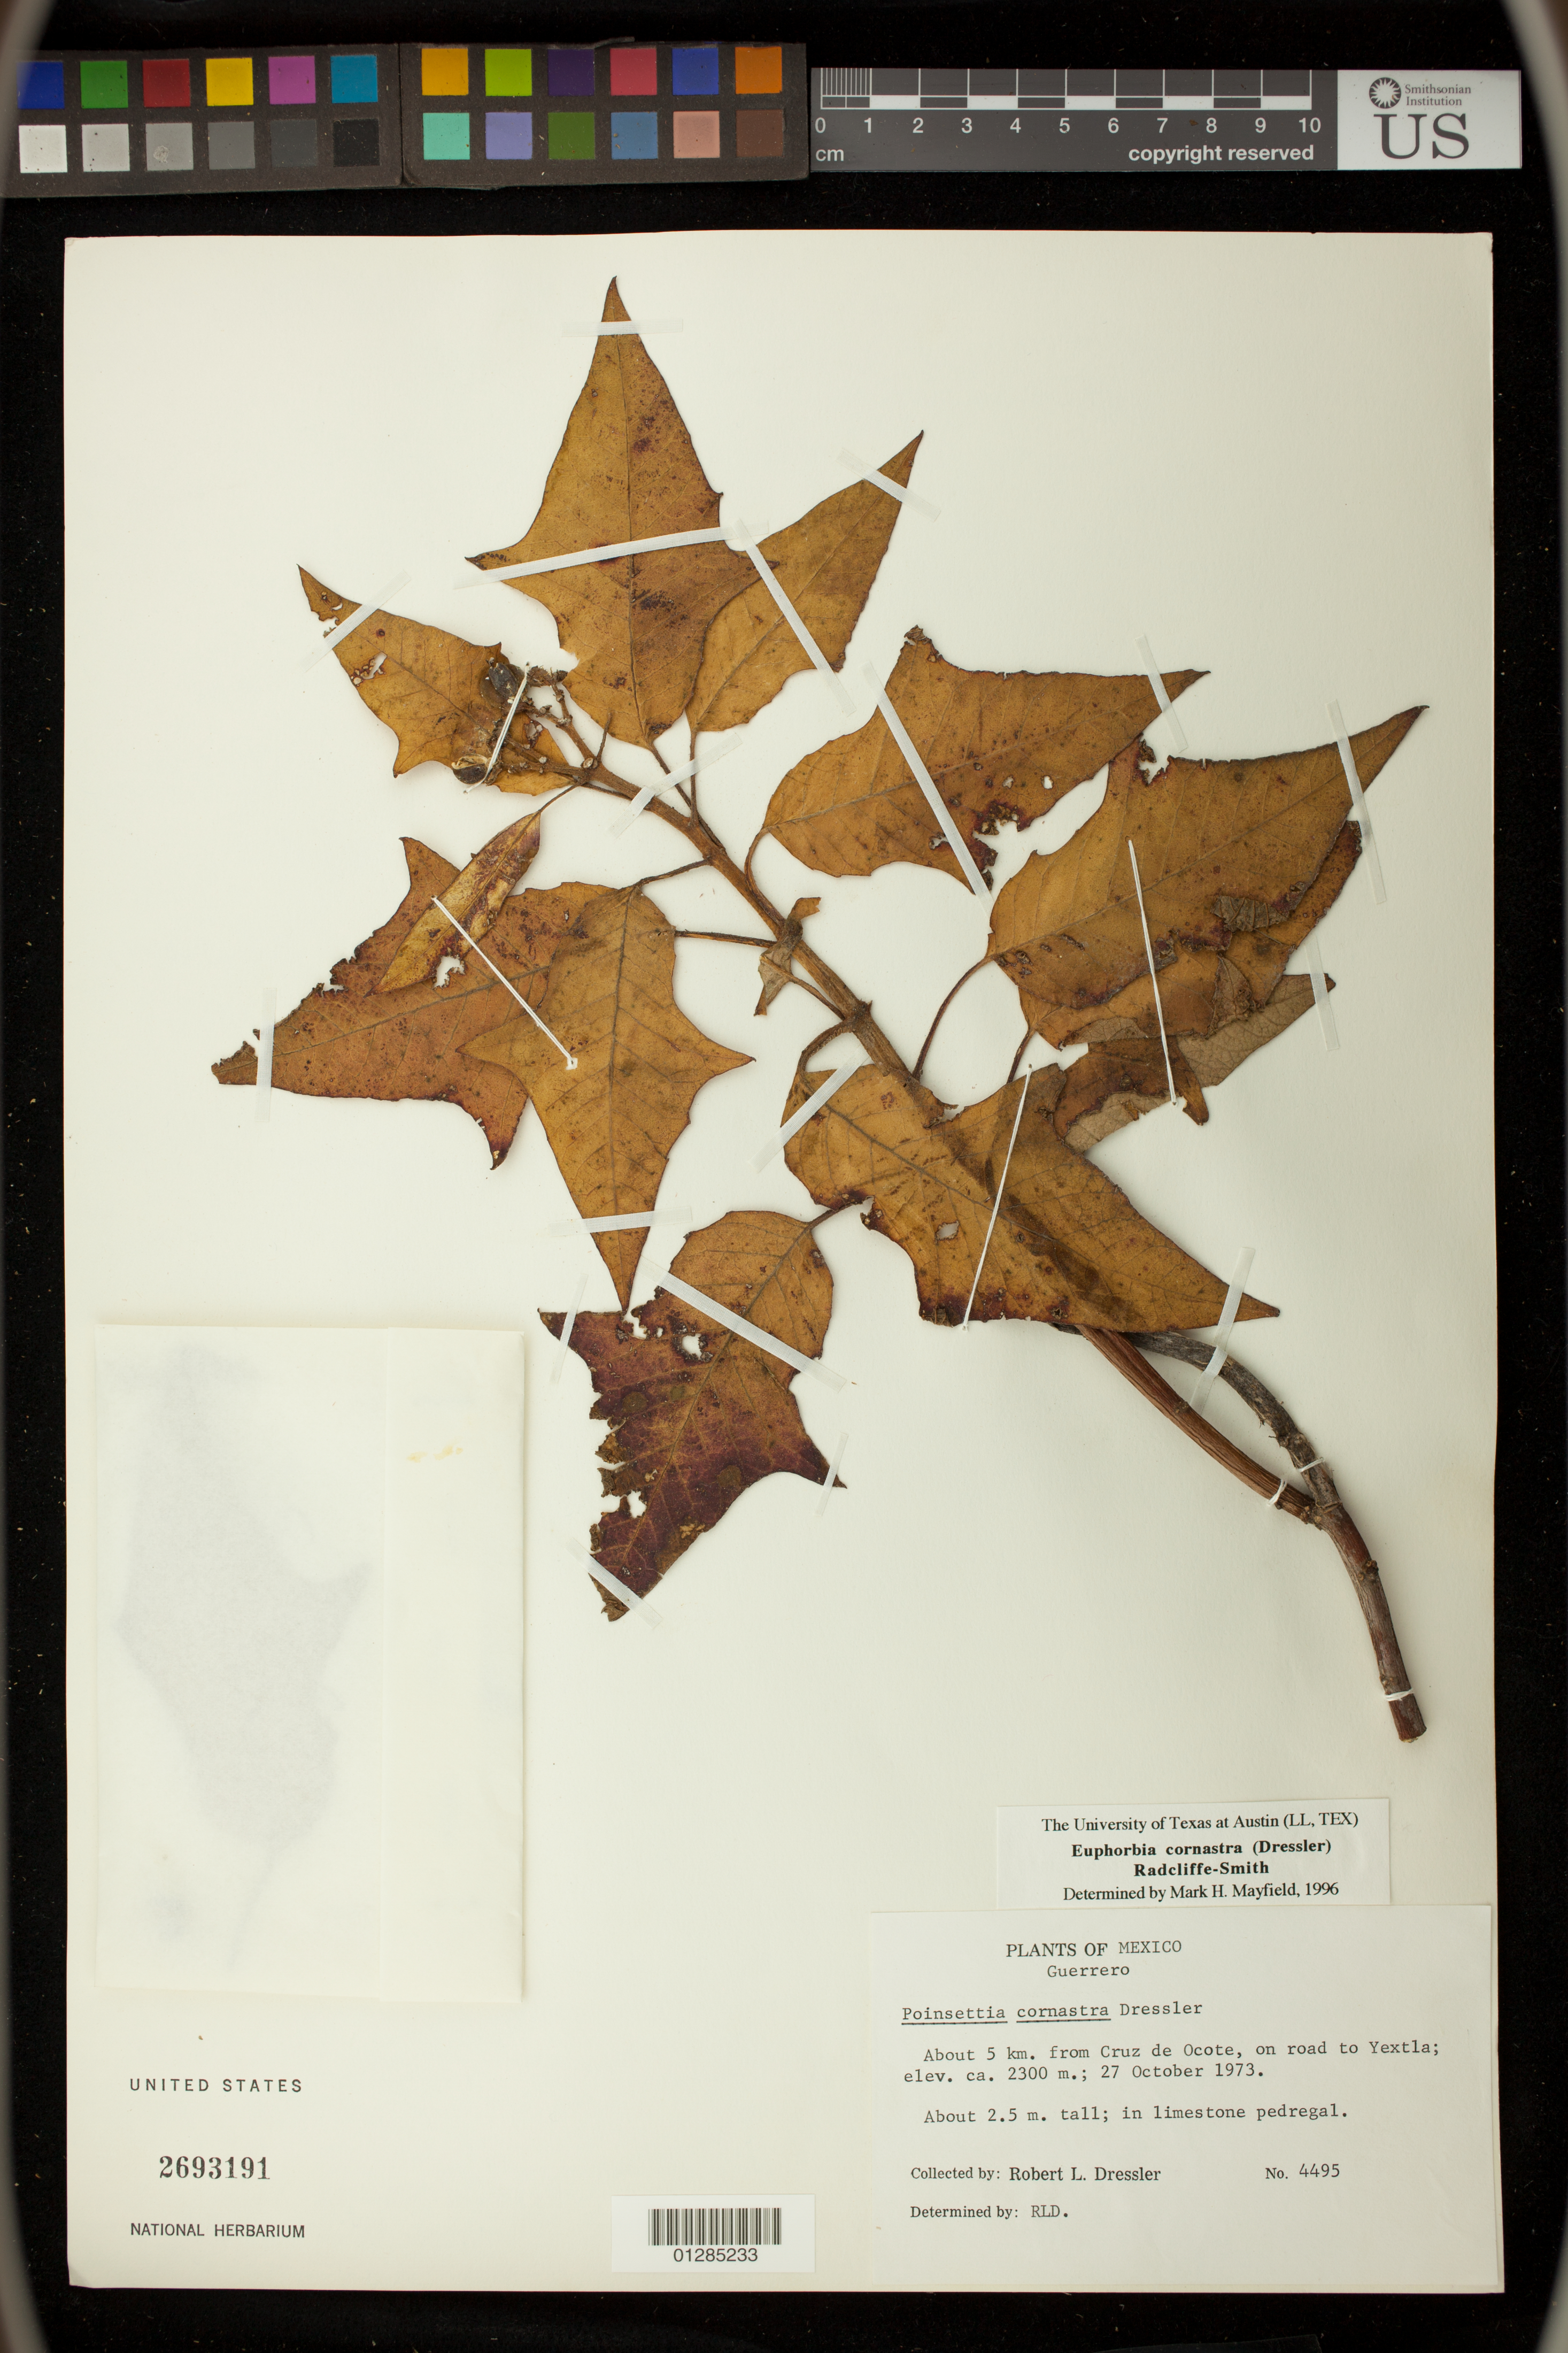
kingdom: Plantae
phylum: Tracheophyta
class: Magnoliopsida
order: Malpighiales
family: Euphorbiaceae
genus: Euphorbia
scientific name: Euphorbia cornastra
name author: (Dressler) Radcl.-Sm.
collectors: R. Dressler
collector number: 4495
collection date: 1973-10-27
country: Mexico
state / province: Guerrero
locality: About 5 km. from Cruz de Ocote, on road to Yextla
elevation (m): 2300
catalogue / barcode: US 2693191